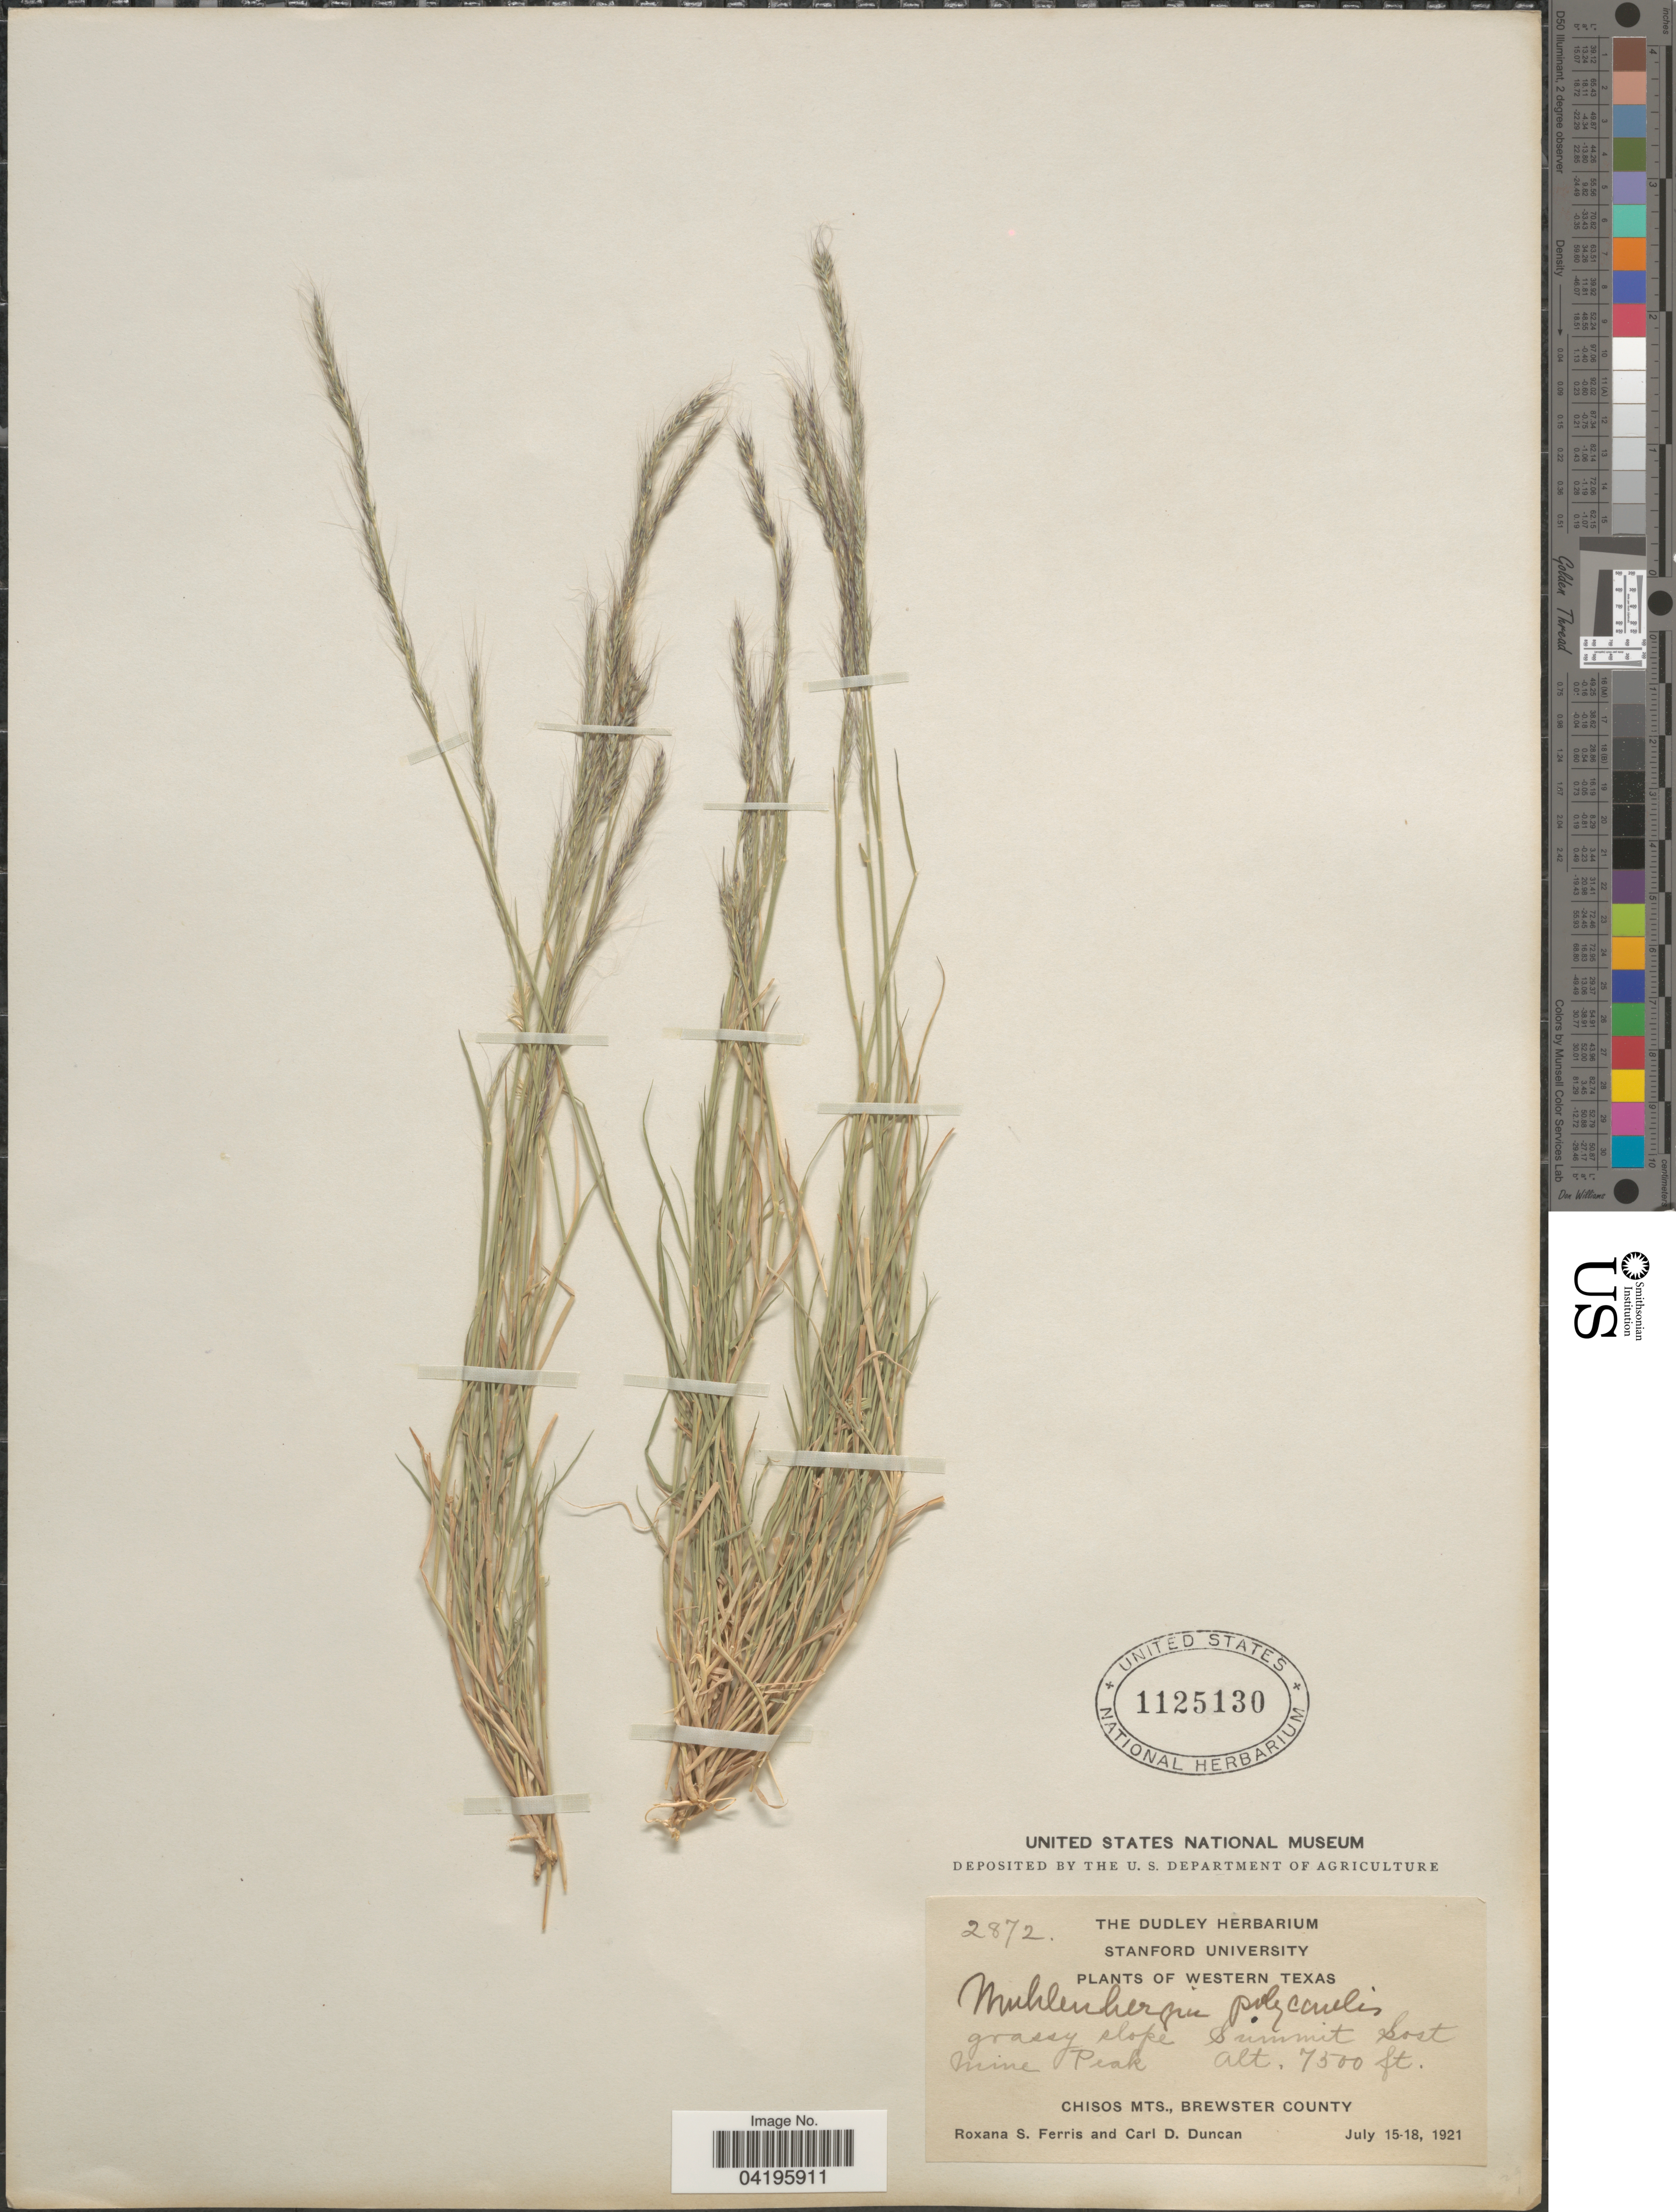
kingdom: Plantae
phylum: Tracheophyta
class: Liliopsida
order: Poales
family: Poaceae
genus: Muhlenbergia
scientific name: Muhlenbergia polycaulis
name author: Scribn.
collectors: R. S. Ferris & C. Duncan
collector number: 2872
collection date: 1921-07-15/1921-07-18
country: United States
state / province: Texas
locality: Western Texas. Grassy slope Summit Lost Mine Peak. Chisos Mts., Brewster County.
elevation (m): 2286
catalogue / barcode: US 1125130